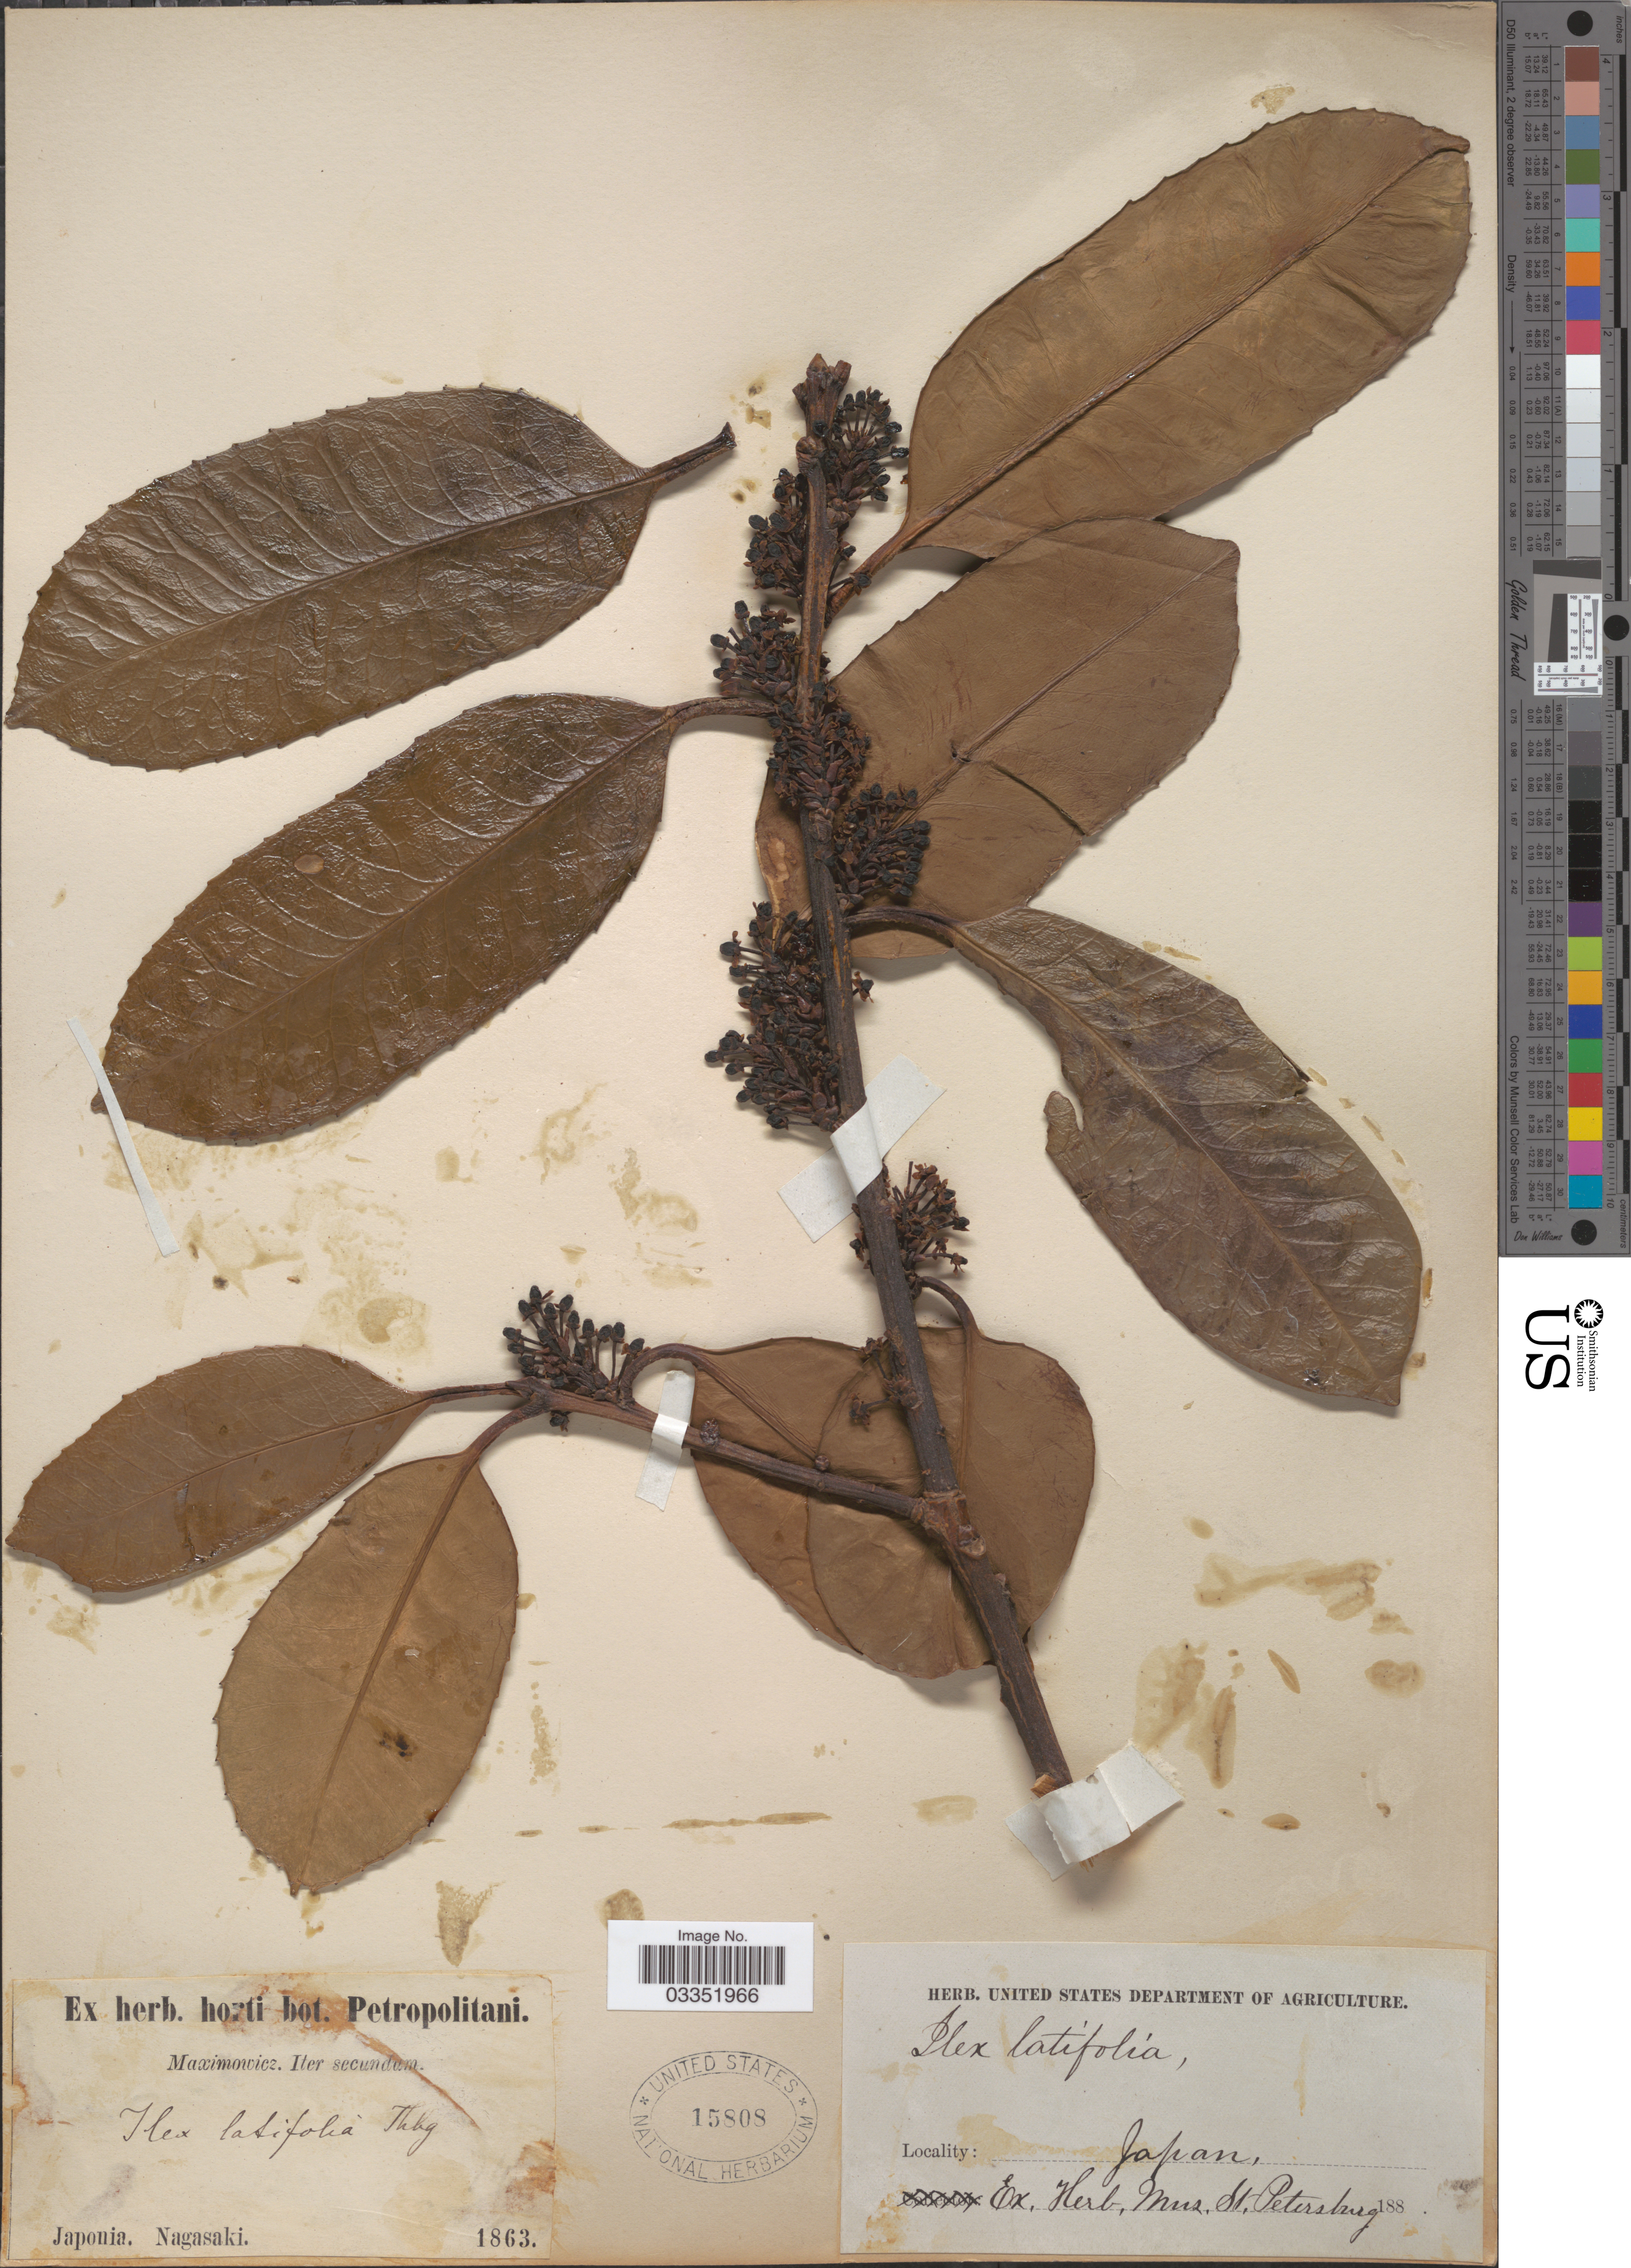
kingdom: Plantae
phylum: Tracheophyta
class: Magnoliopsida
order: Aquifoliales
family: Aquifoliaceae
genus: Ilex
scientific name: Ilex latifolia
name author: Thunb.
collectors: -. Maximowicz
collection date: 1863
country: Japan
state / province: Nagasaki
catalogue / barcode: US 15808